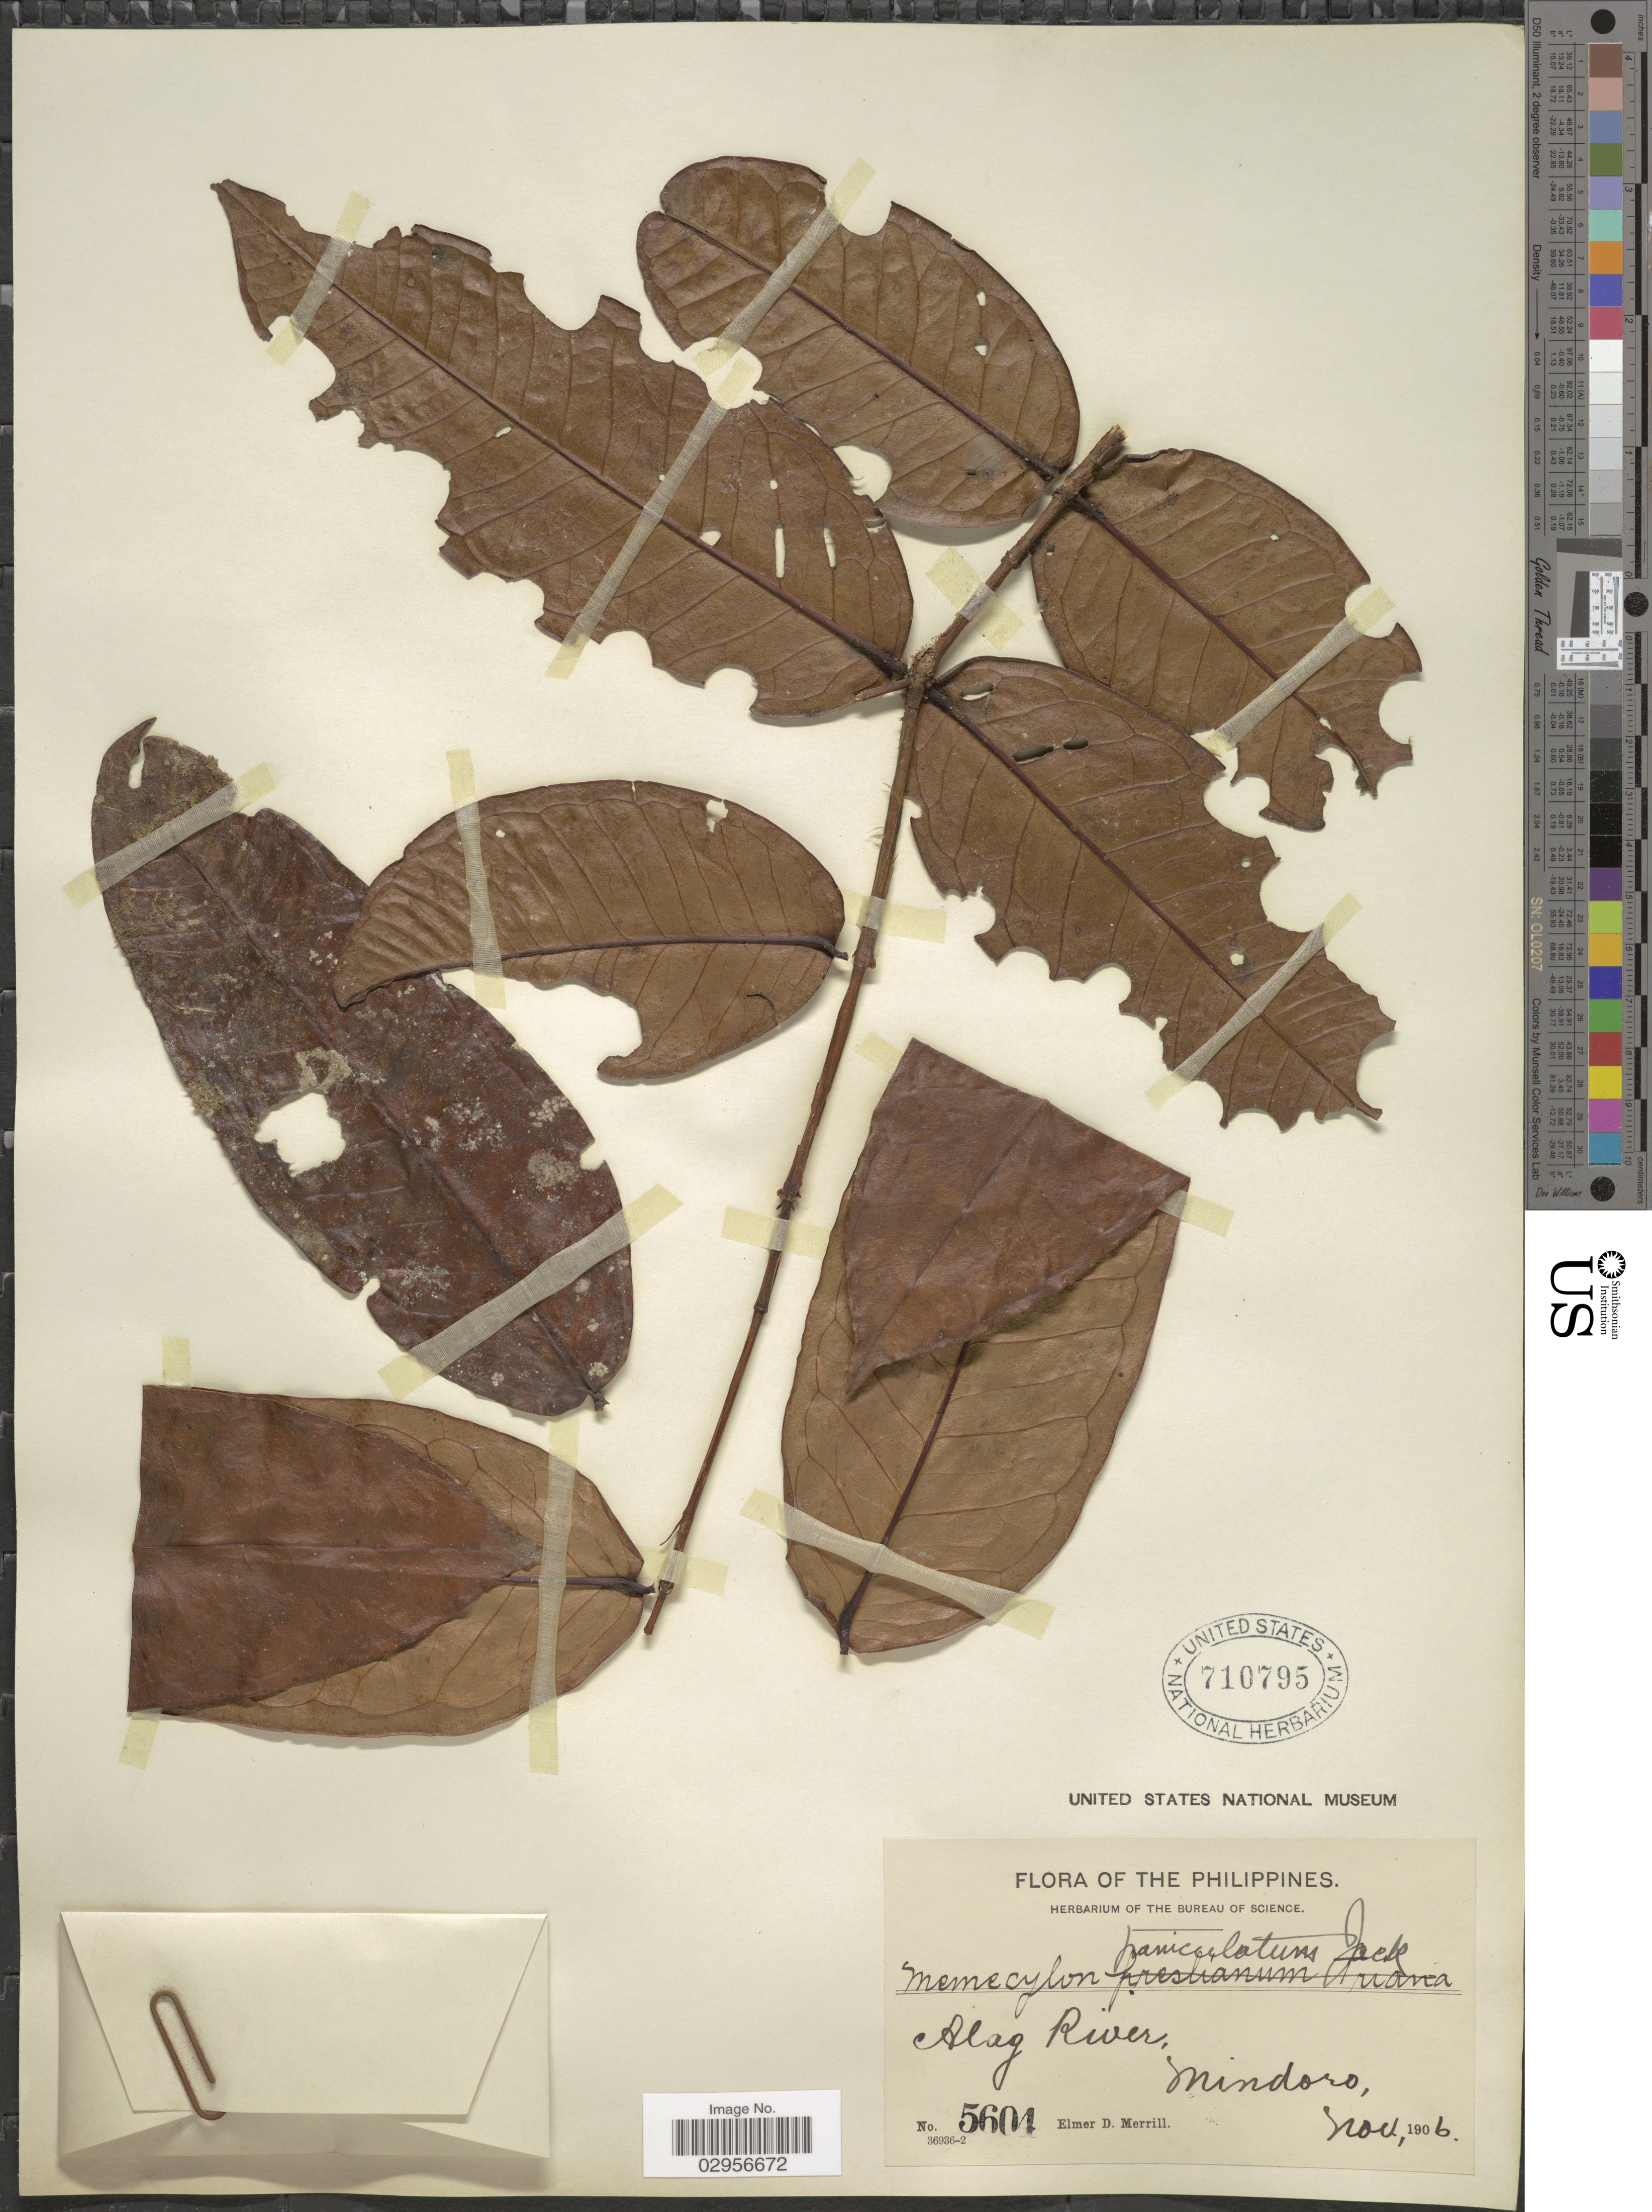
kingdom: Plantae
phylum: Tracheophyta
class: Magnoliopsida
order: Myrtales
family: Melastomataceae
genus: Memecylon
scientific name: Memecylon paniculatum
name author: Jack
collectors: E. D. Merrill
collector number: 5604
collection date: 1906-11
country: Philippines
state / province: Mimaropa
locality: Alag River, Mindoro.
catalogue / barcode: US 710795